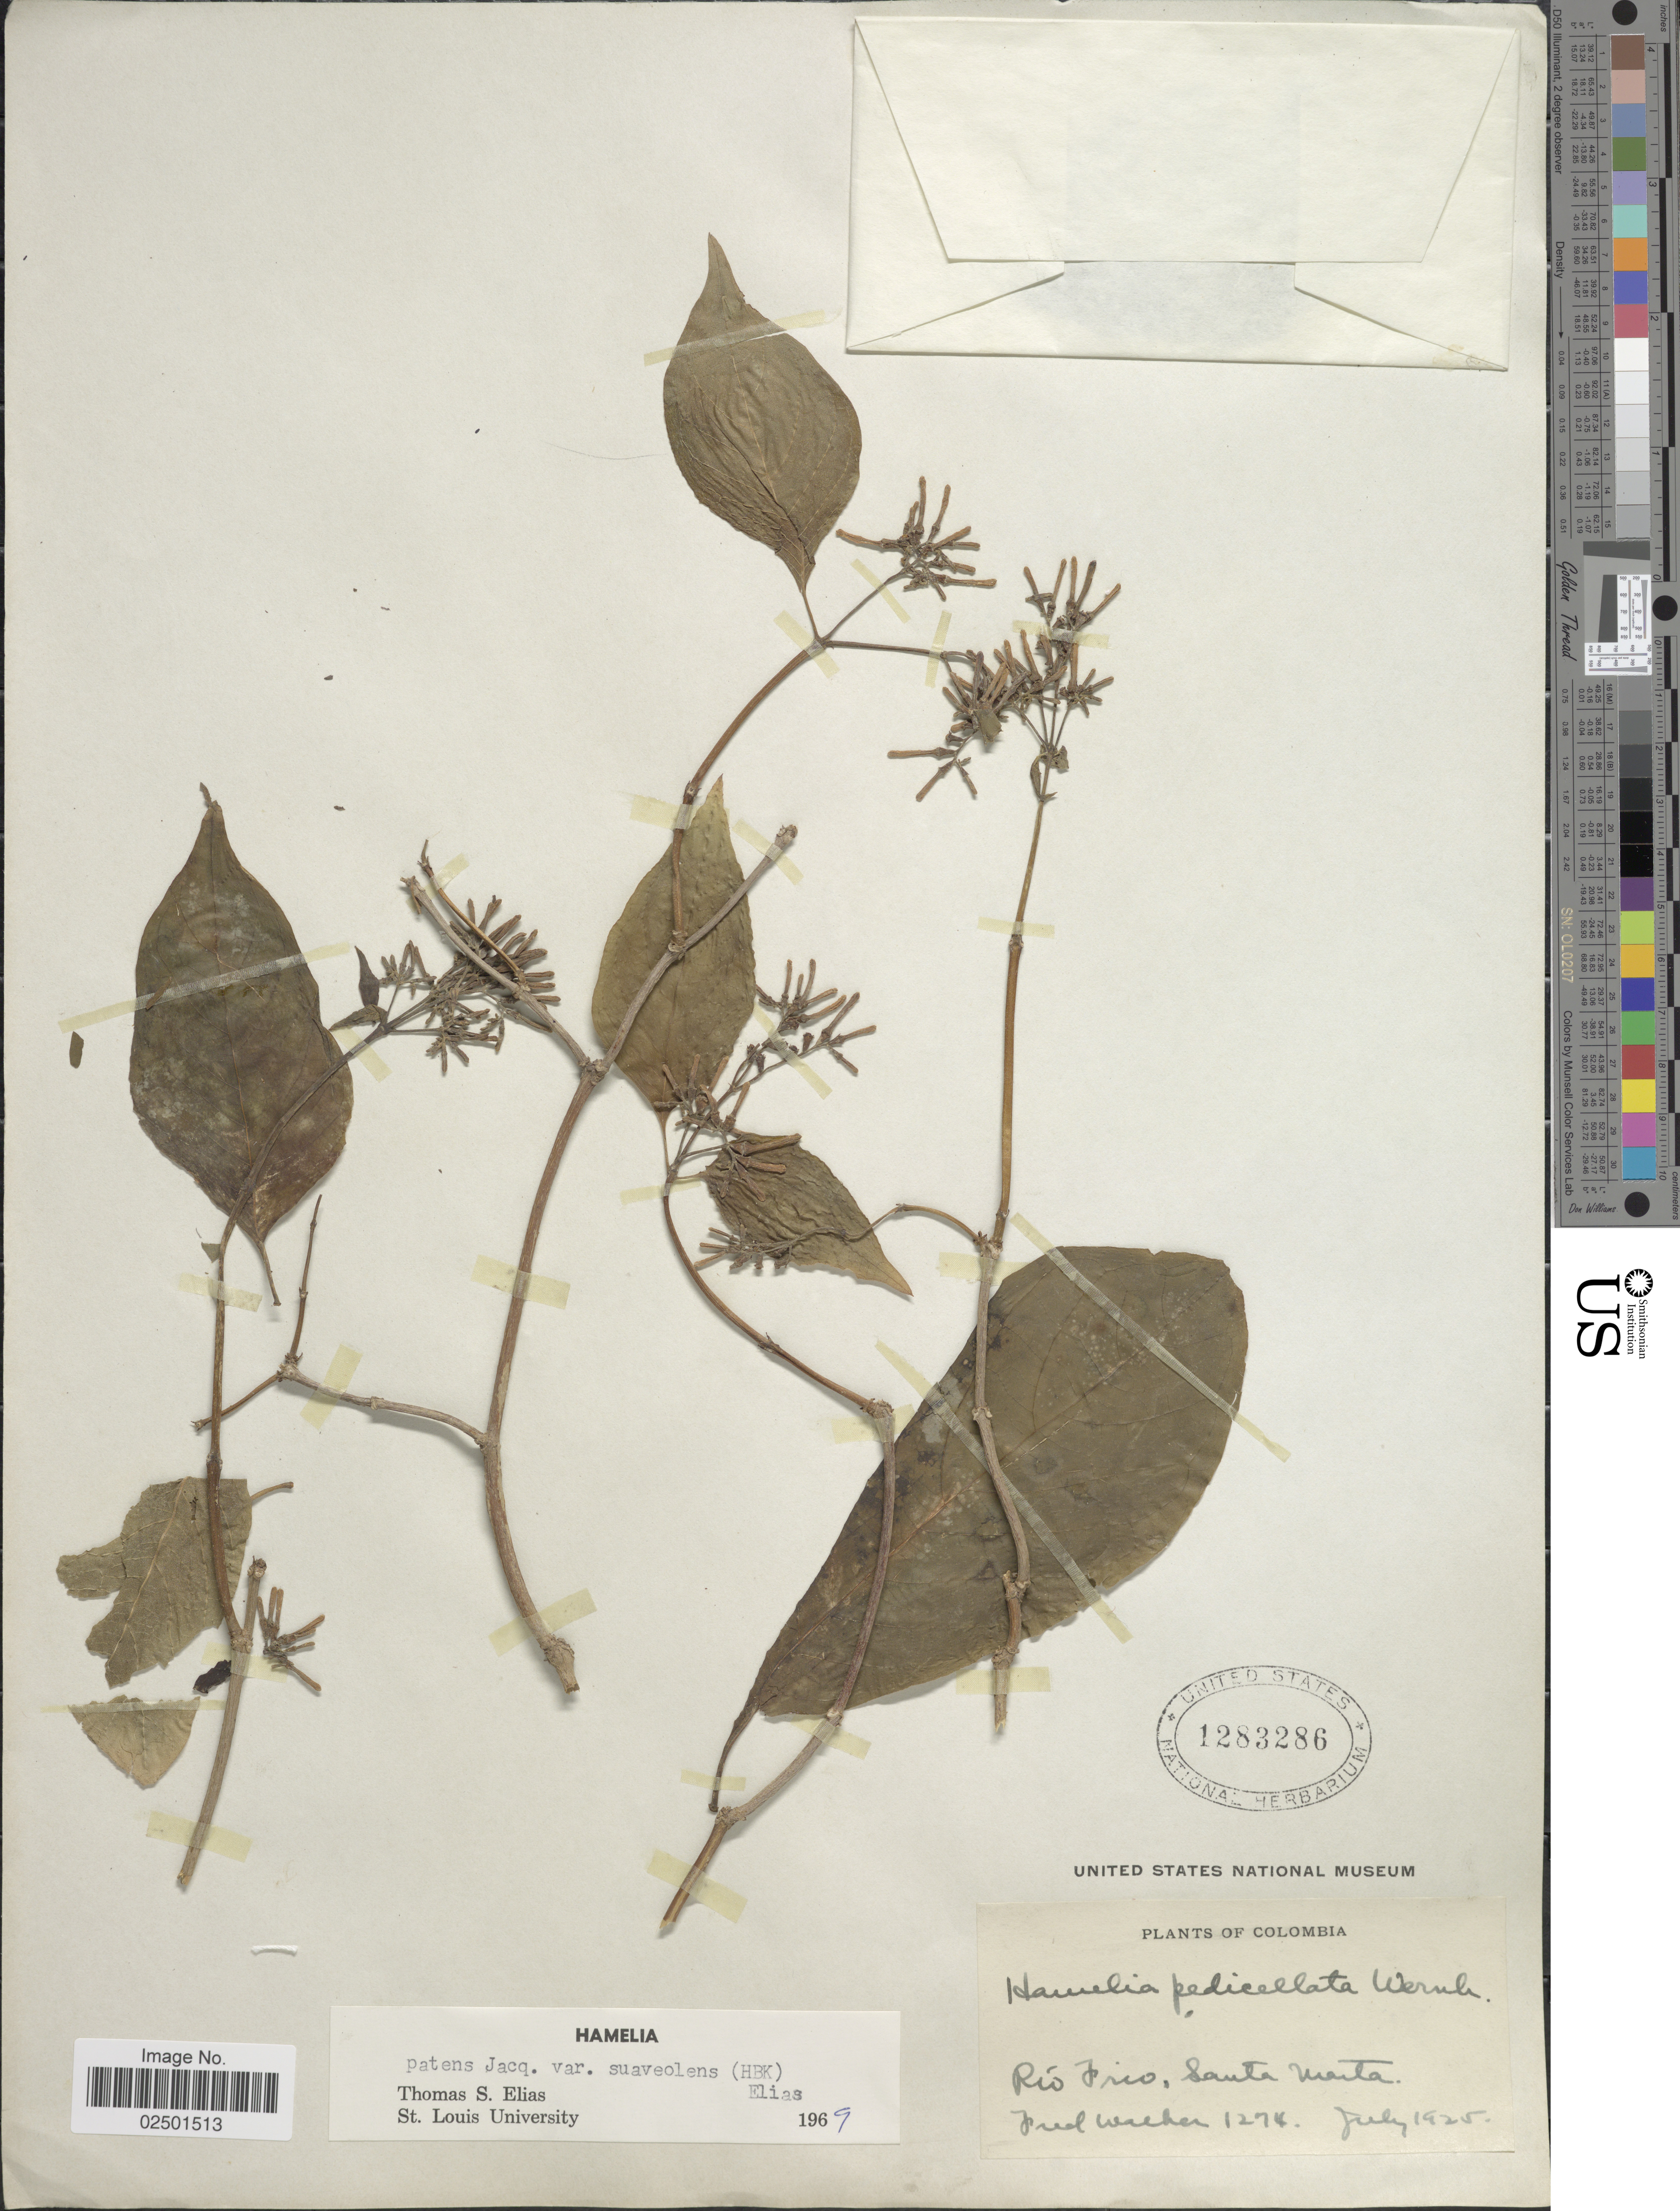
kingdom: Plantae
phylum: Tracheophyta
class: Magnoliopsida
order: Gentianales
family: Rubiaceae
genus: Hamelia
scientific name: Hamelia patens var. glabra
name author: Oerst.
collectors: F. Walker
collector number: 1274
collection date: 1925-07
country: Colombia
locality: Rio Frio, Santa Marta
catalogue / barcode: US 1283286